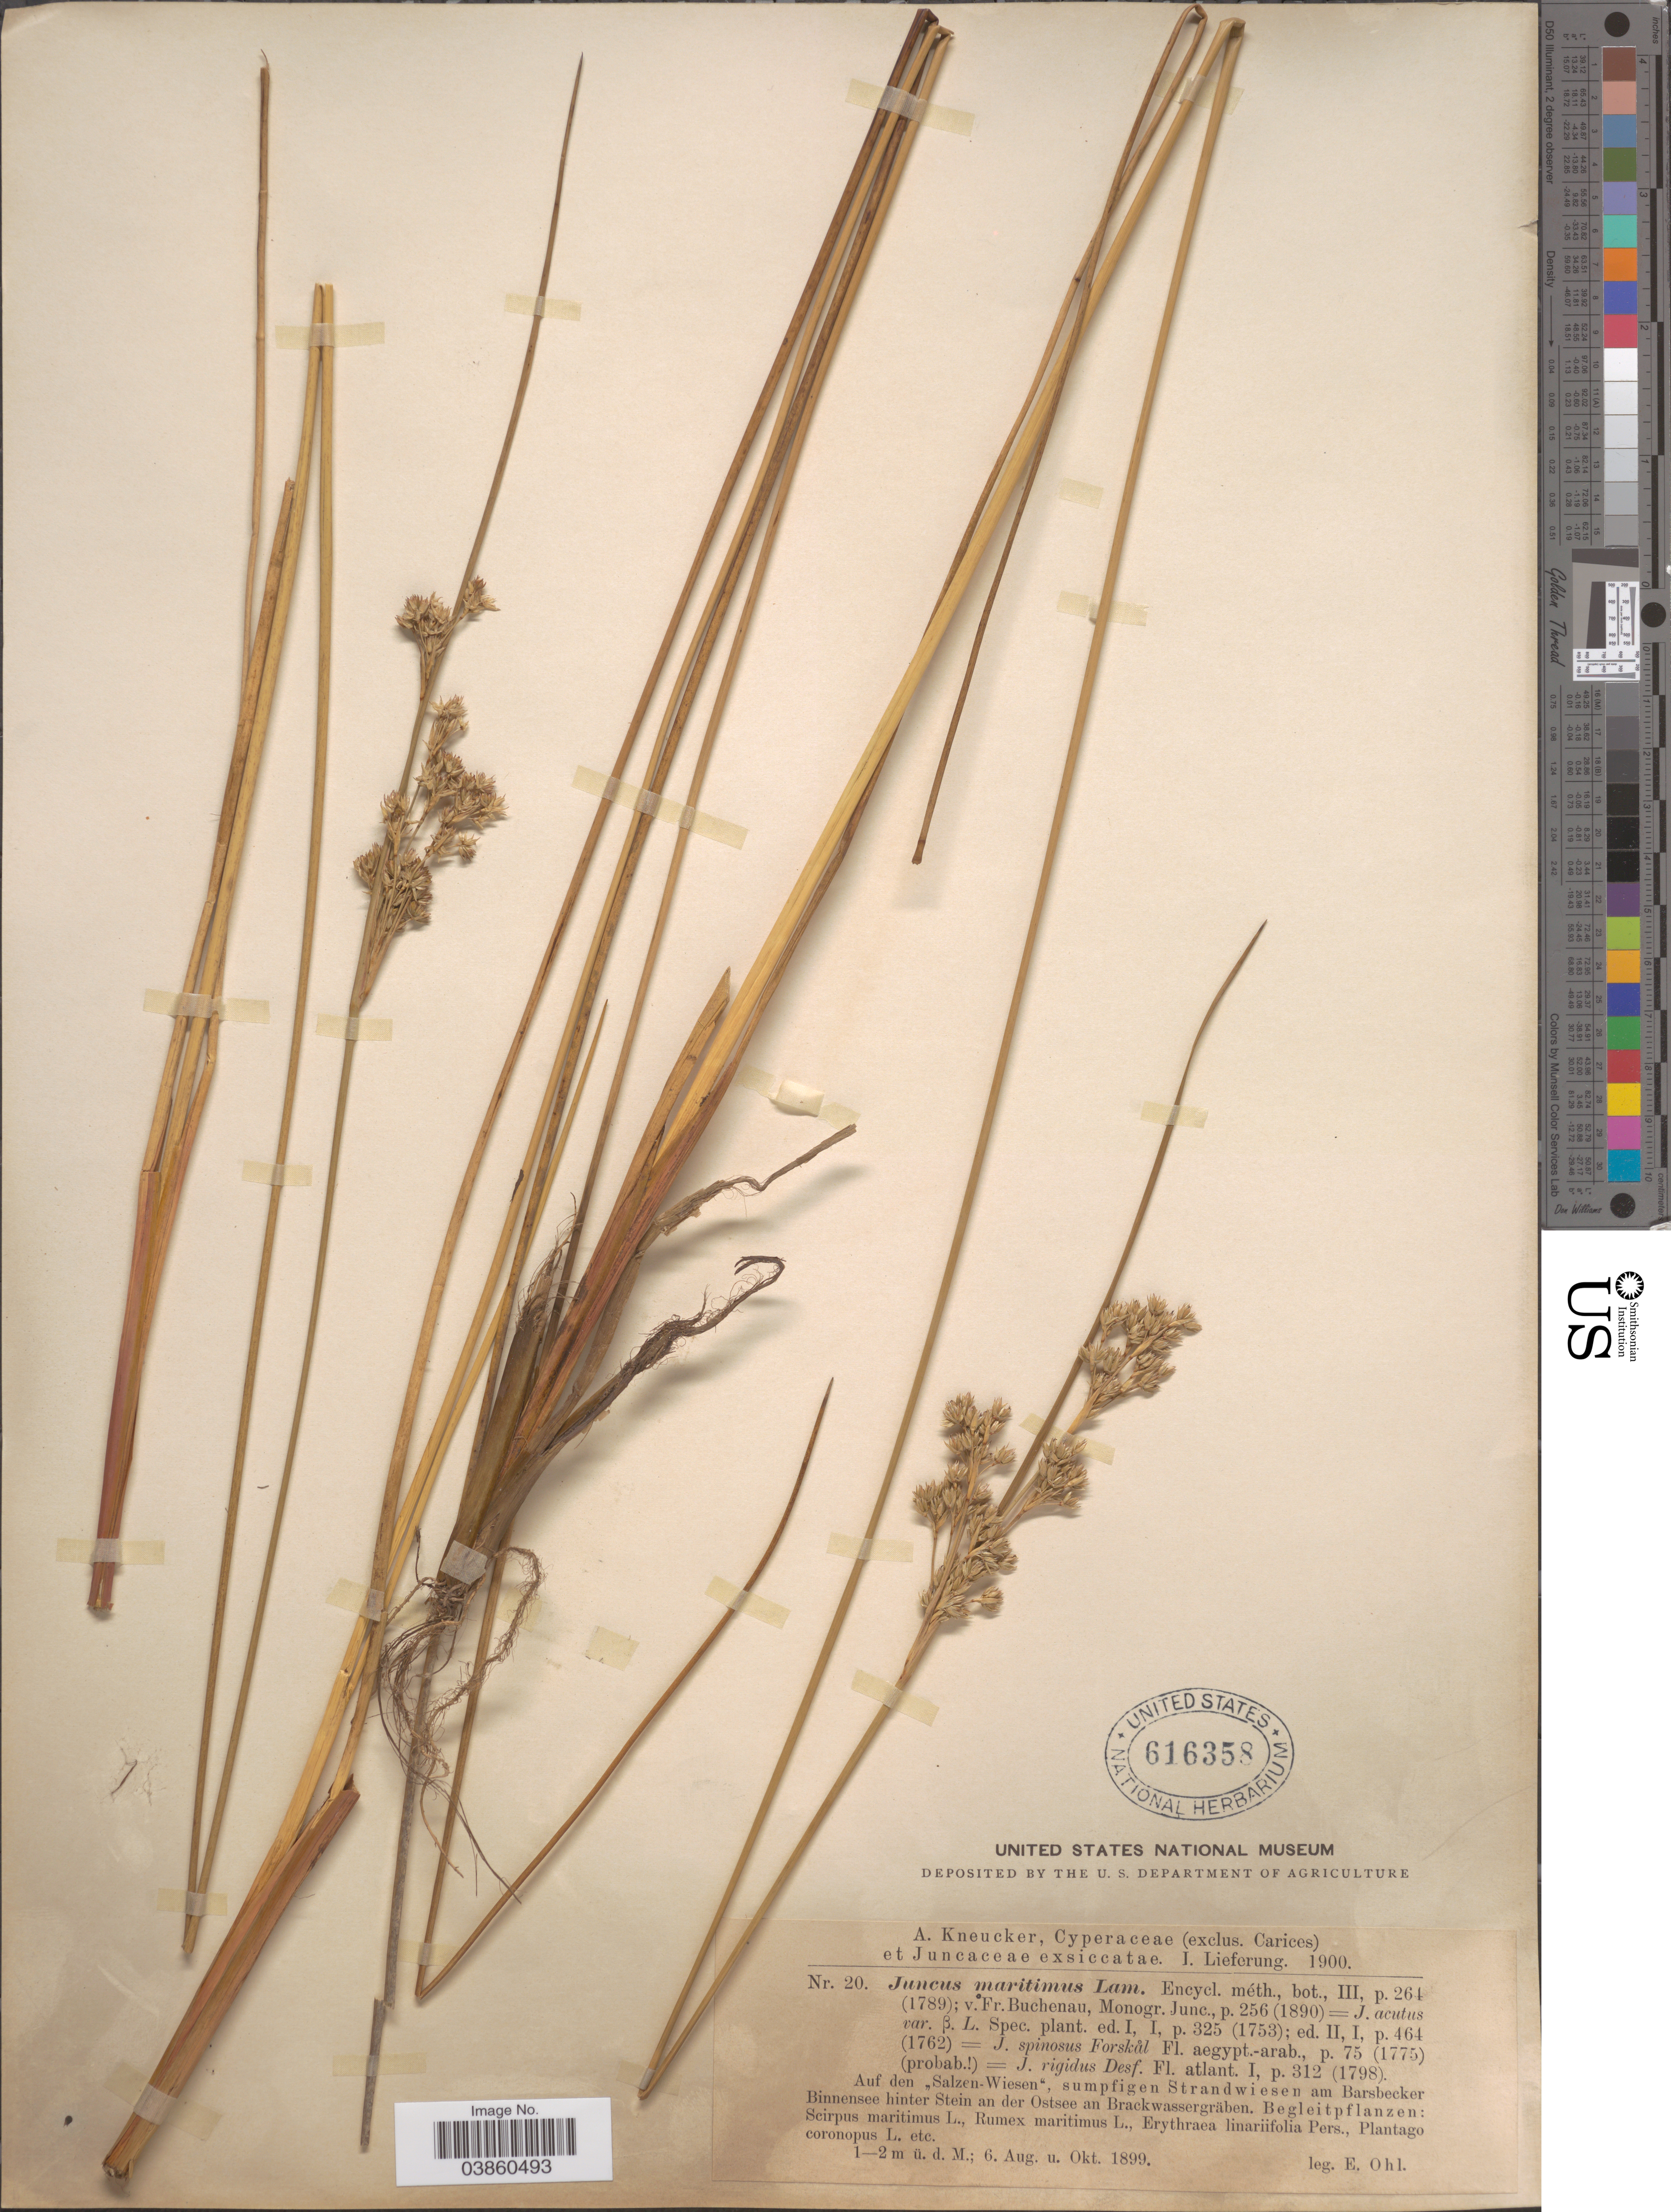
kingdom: Plantae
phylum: Tracheophyta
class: Liliopsida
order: Poales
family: Juncaceae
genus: Juncus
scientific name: Juncus maritimus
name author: Lam.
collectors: E. Ohl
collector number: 20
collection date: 1899-08-06/1899-10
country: Germany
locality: Auf den "Salzen-Wiesen", sumpfigen Strandwiesen am Barsbecker Binnensee hinter Stein an der Ostsee an Brackwassergräben.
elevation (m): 1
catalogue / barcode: US 616358